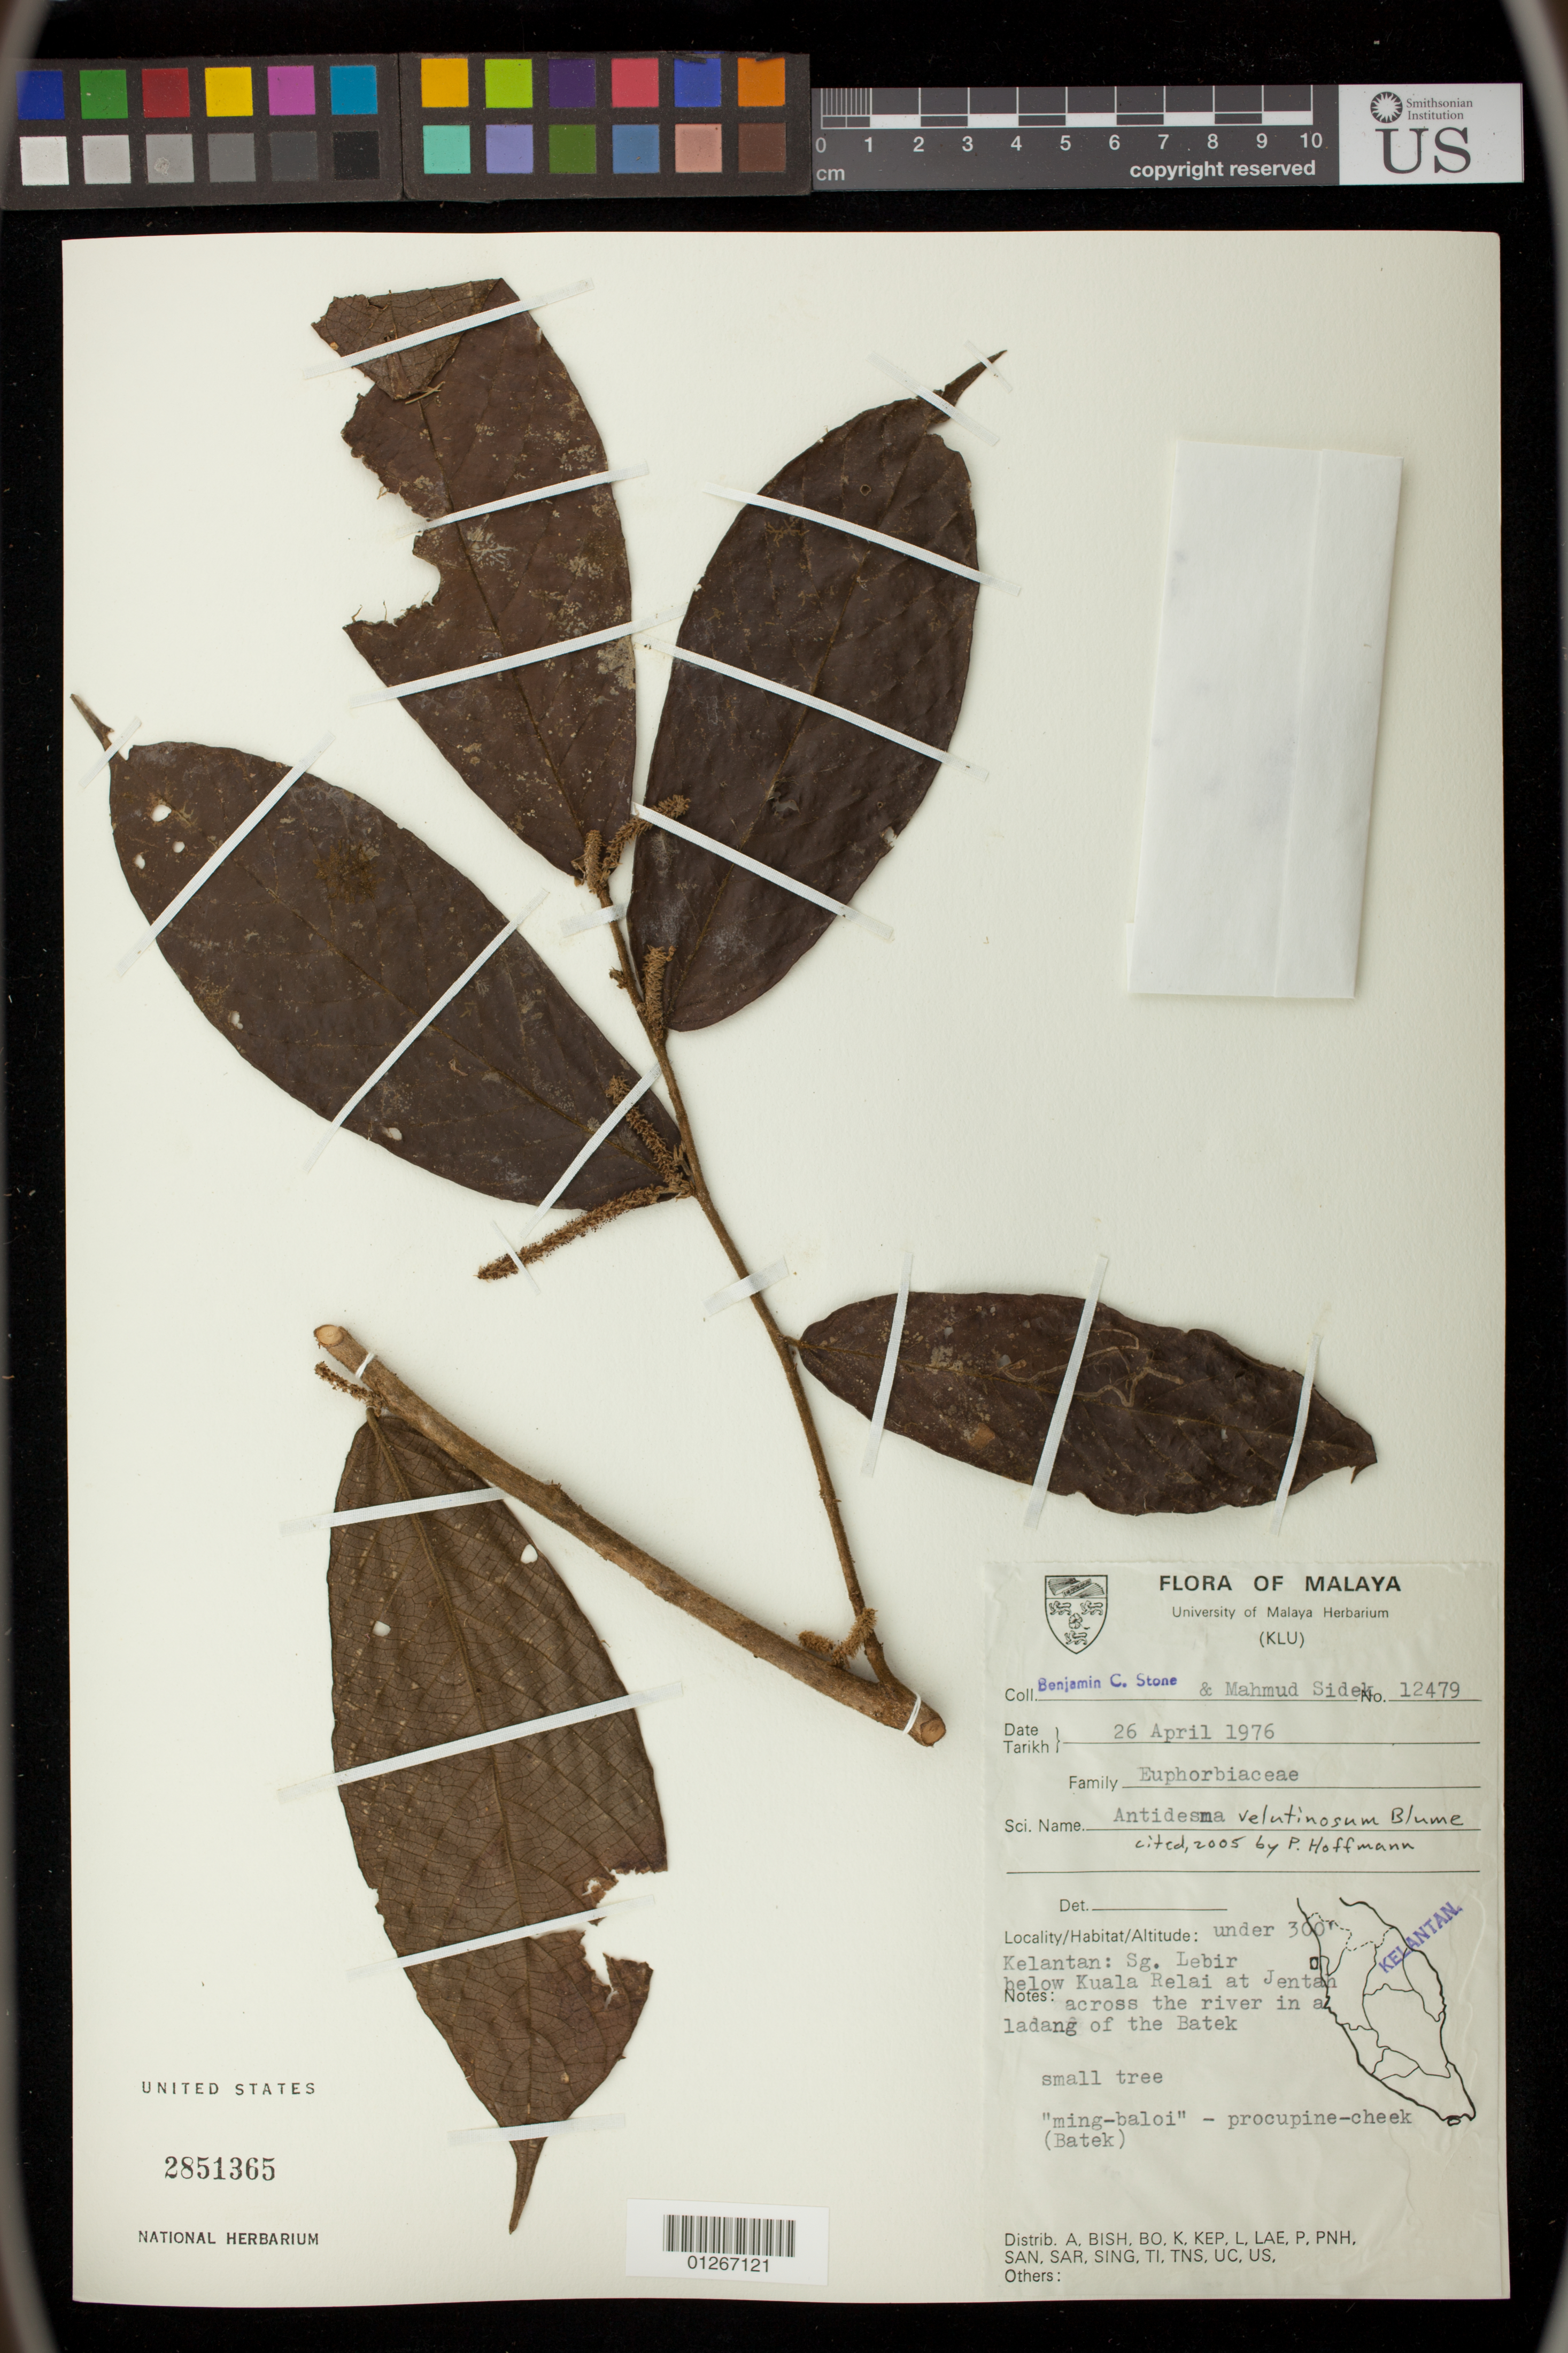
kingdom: Plantae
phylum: Tracheophyta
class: Magnoliopsida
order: Malpighiales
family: Phyllanthaceae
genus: Antidesma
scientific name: Antidesma velutinosum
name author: Miq.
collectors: B. C. Stone & M. Sider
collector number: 12479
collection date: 1976-04-26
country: Malaysia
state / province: Kelantan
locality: Kelantan: Sg. Lebir below Kuala Relai at Jentan across the river in a ladang of the Batek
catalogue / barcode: US 2851365